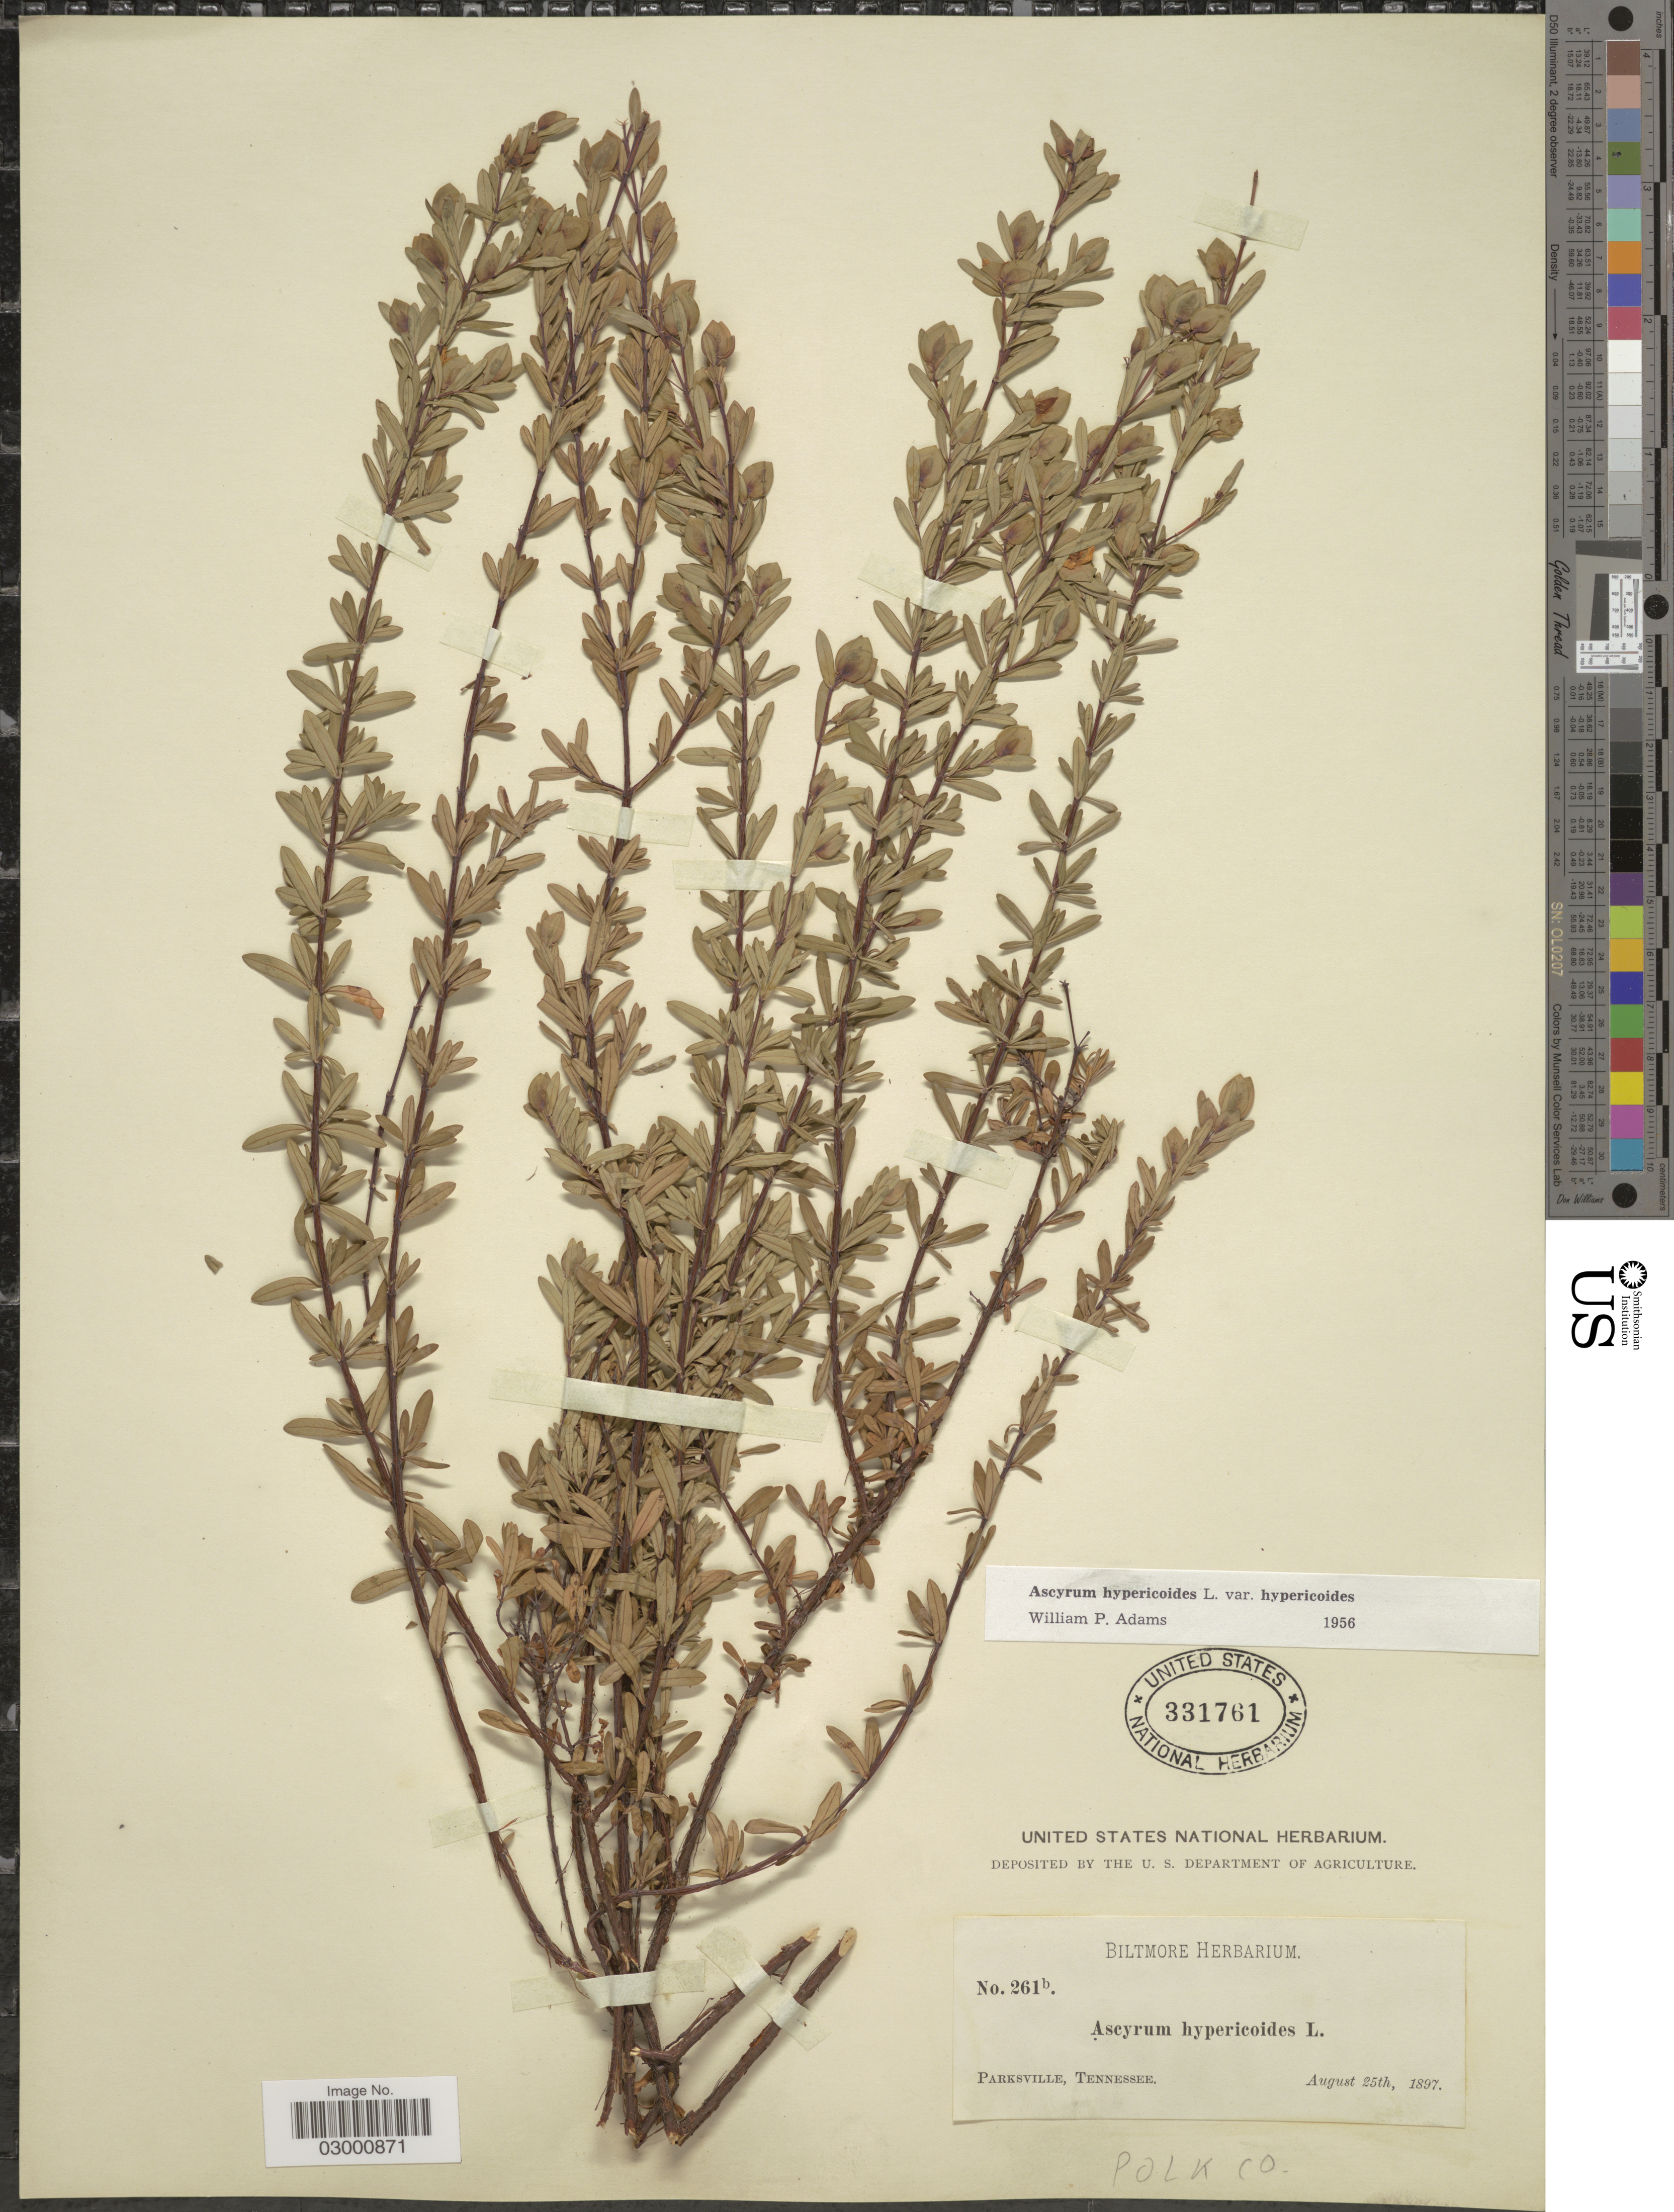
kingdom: Plantae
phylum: Tracheophyta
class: Magnoliopsida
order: Malpighiales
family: Hypericaceae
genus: Hypericum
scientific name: Hypericum hypericoides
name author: (L.) Crantz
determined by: Strong, Mark T., (BOT), Smithsonian Institution - National Museum of Natural History (UNITED STATES)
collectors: ex herb. Biltmore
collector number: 261b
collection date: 1897-08-25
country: United States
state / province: Tennessee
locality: Parksville. Polk Co.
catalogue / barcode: US 331761